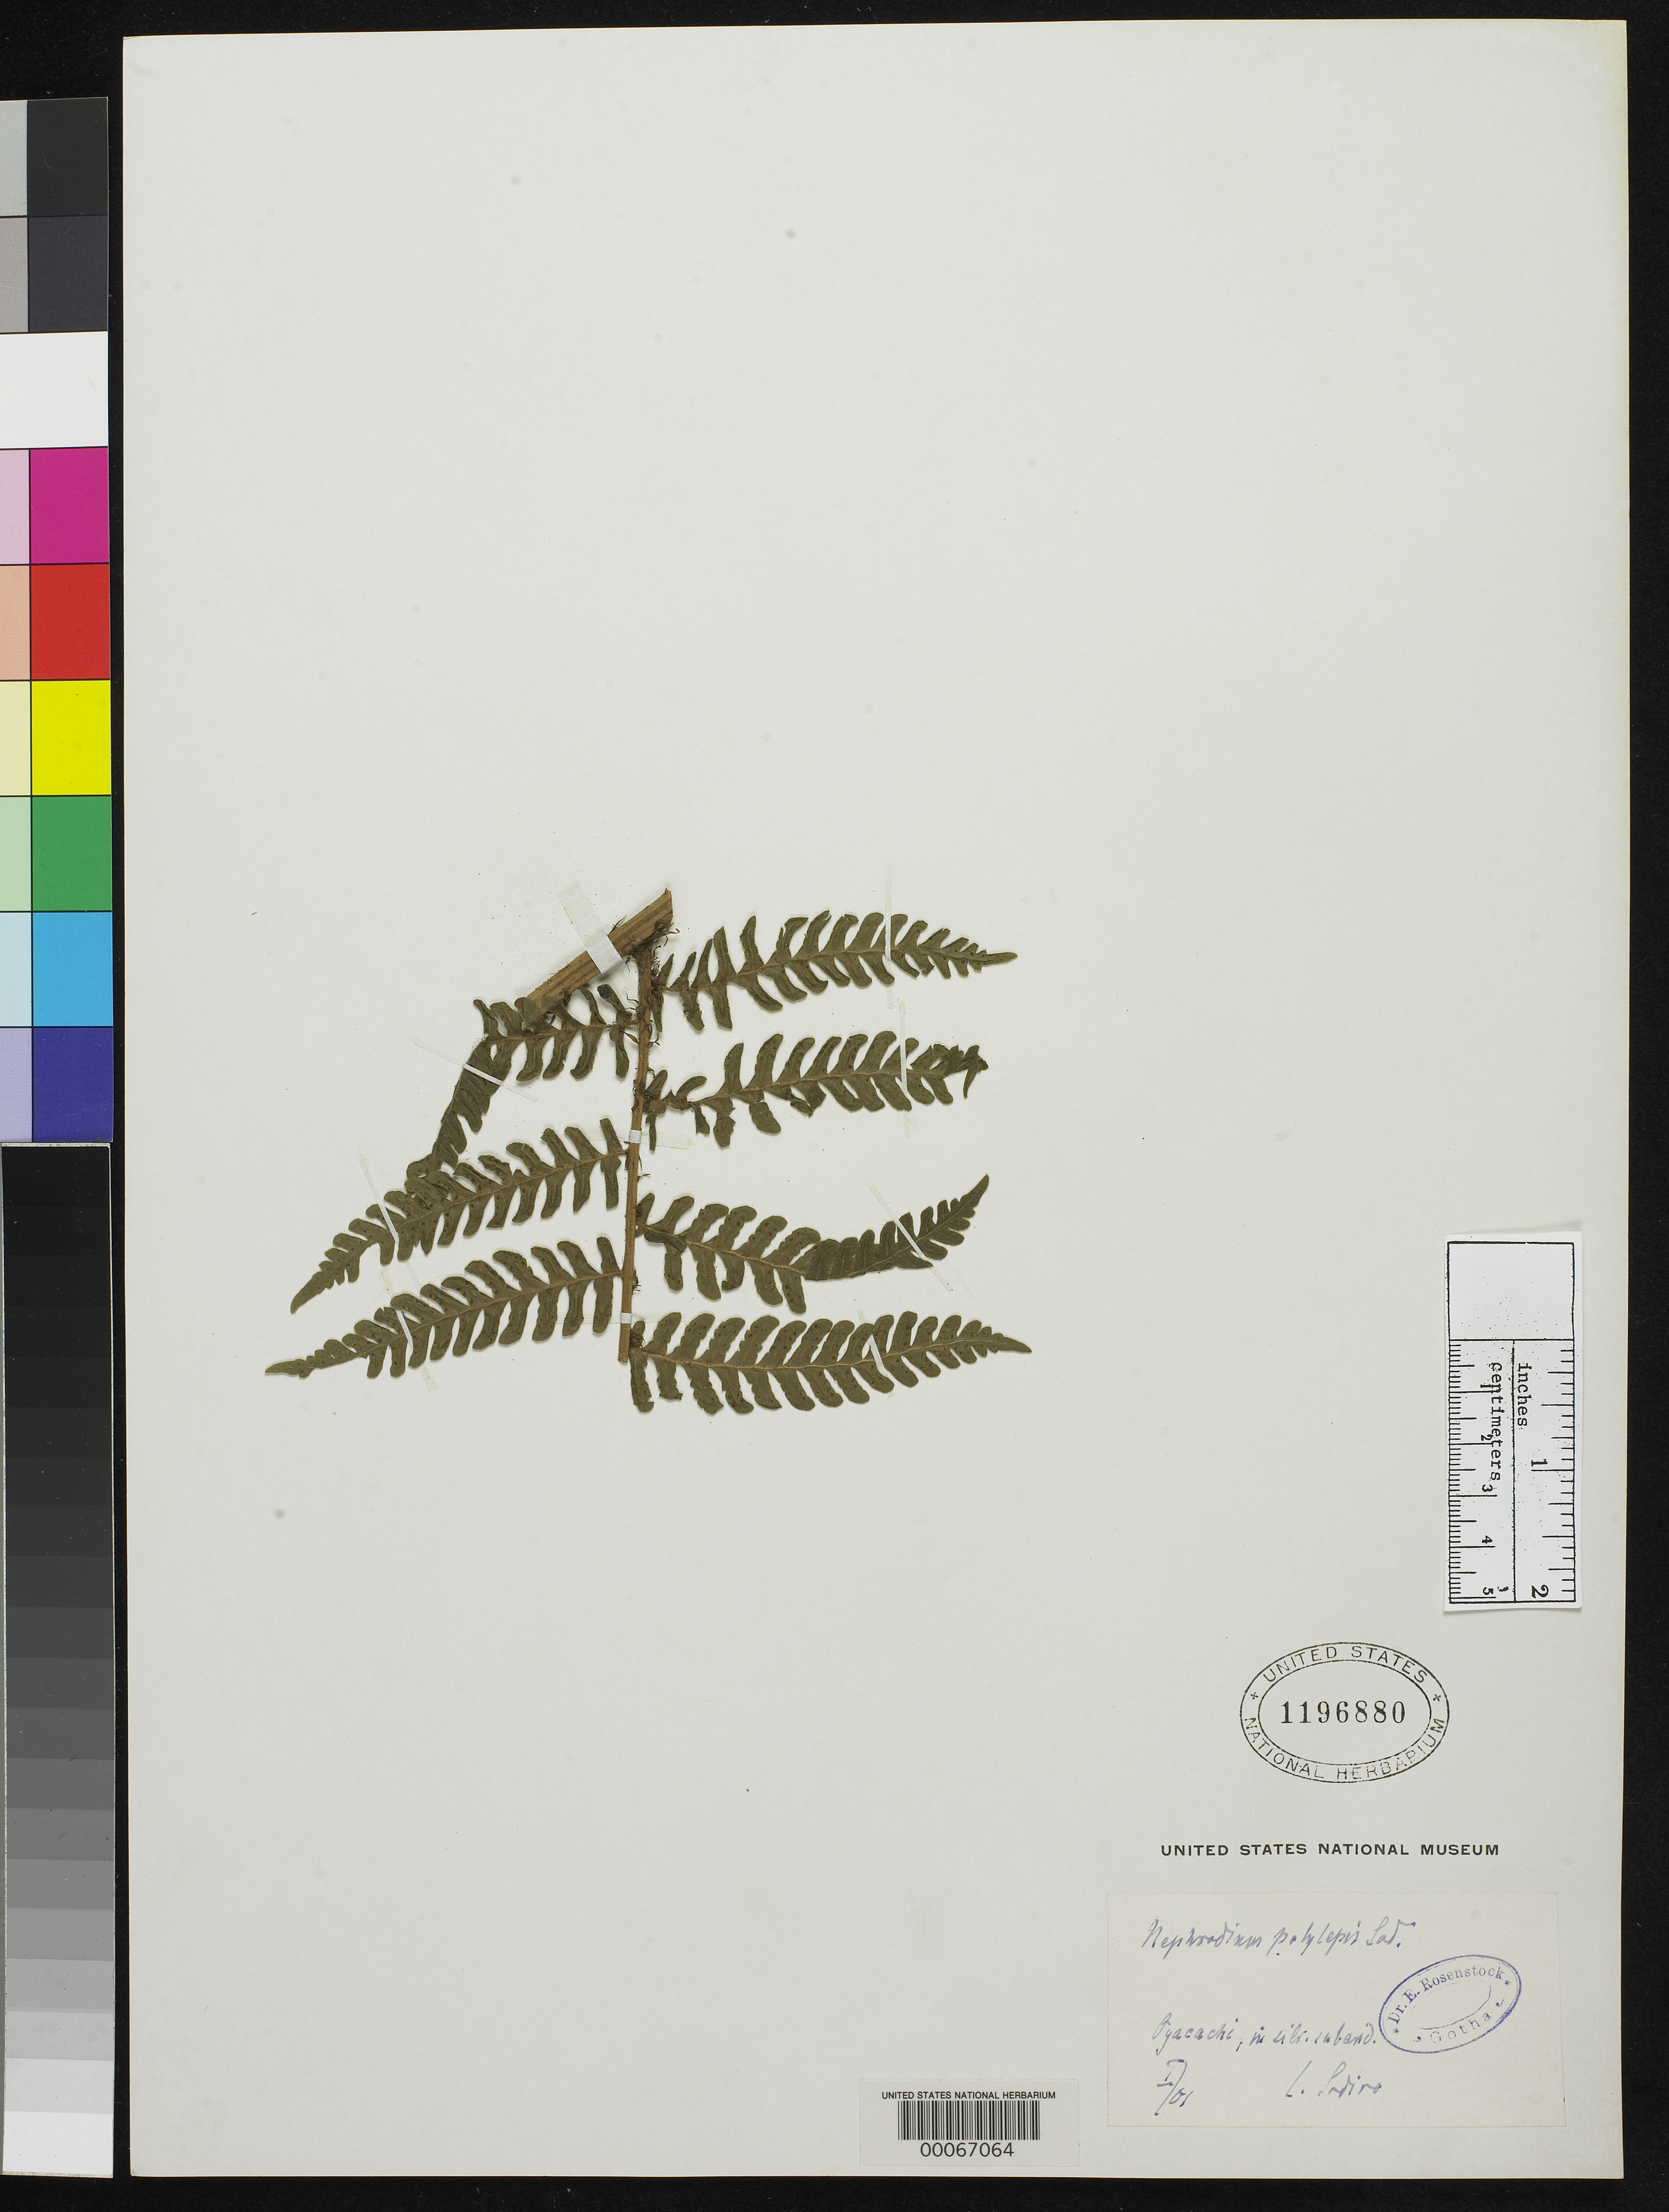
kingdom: Plantae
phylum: Tracheophyta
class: Polypodiopsida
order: Polypodiales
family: Dryopteridaceae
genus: Dryopteris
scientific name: Dryopteris mollicoma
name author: C. Chr.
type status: Isosyntype Fragment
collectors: L. Sodiro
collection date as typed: Jan 1901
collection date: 1901-01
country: Ecuador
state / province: Napo / Pastaza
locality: Oyacachi.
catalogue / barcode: US 1196880